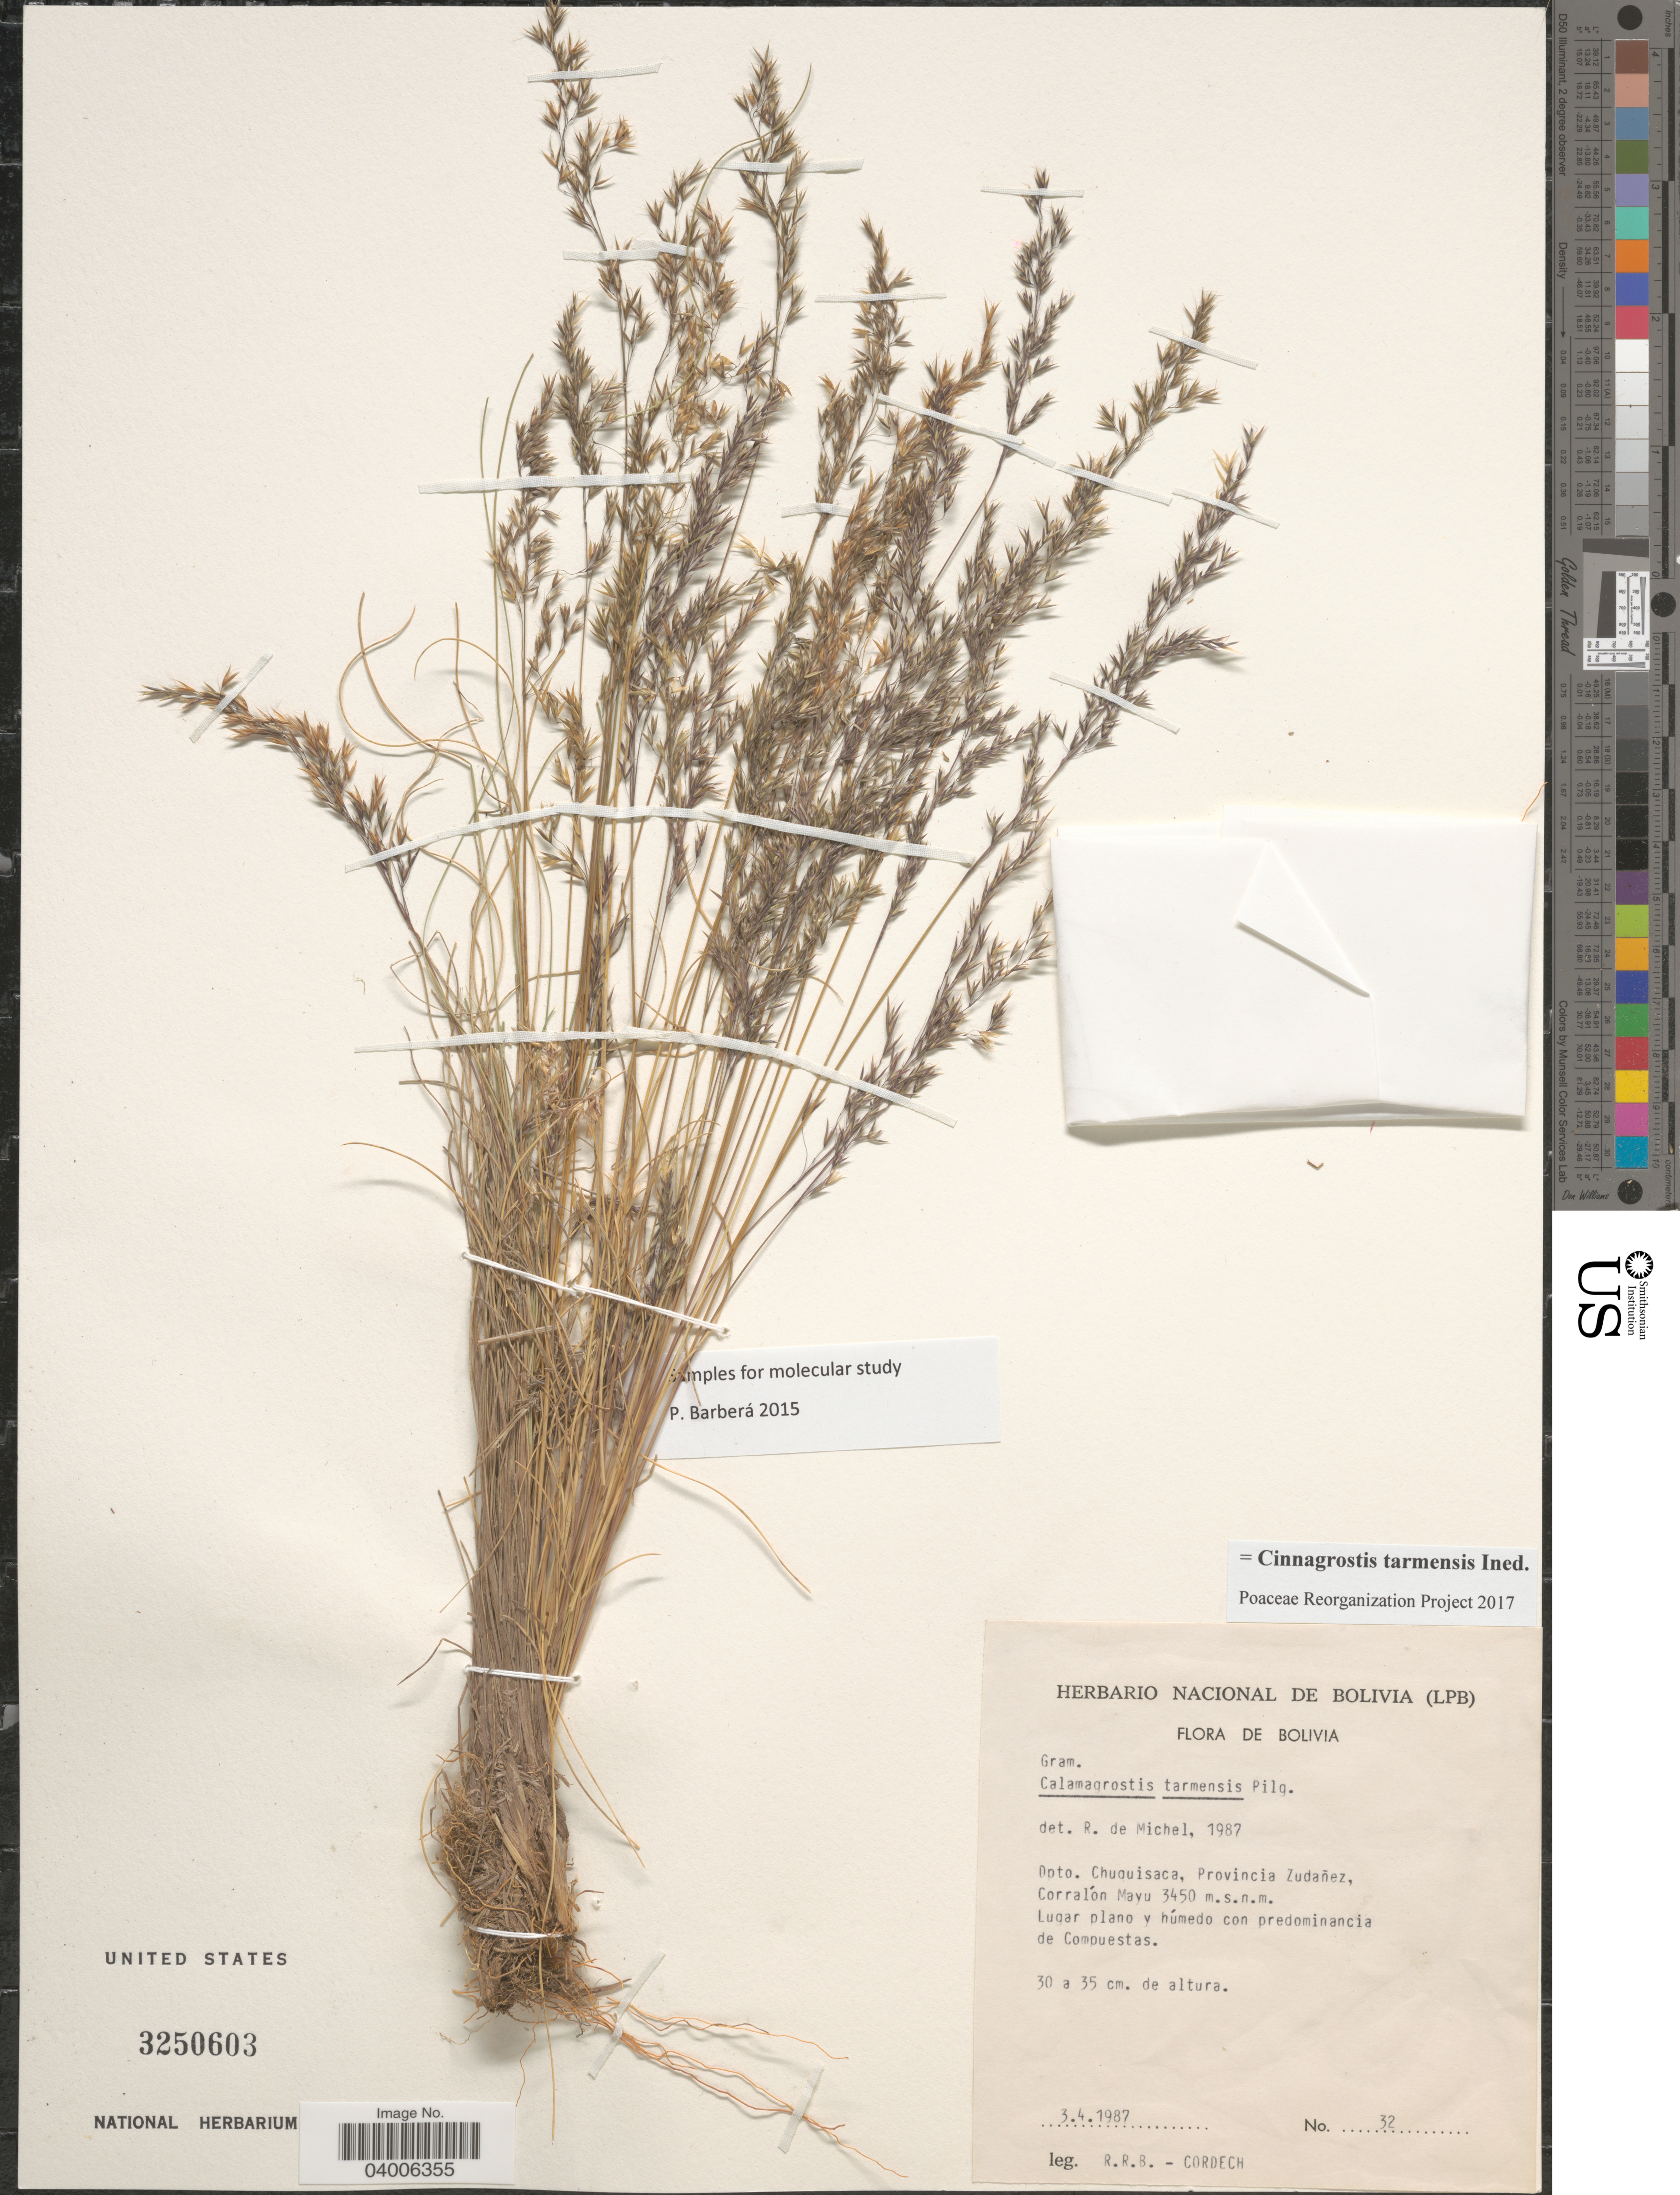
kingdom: Plantae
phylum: Tracheophyta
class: Liliopsida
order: Poales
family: Poaceae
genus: Cinnagrostis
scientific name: Cinnagrostis tarmensis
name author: (Pilg.) P.M. Peterson et al.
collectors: R. R. B.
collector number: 32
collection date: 1987-04-03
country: Bolivia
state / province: Chuquisaca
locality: Dpto. Chuquisaca, Provincia Zudañez, Corralón Mayu.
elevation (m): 3450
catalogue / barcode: US 3250603